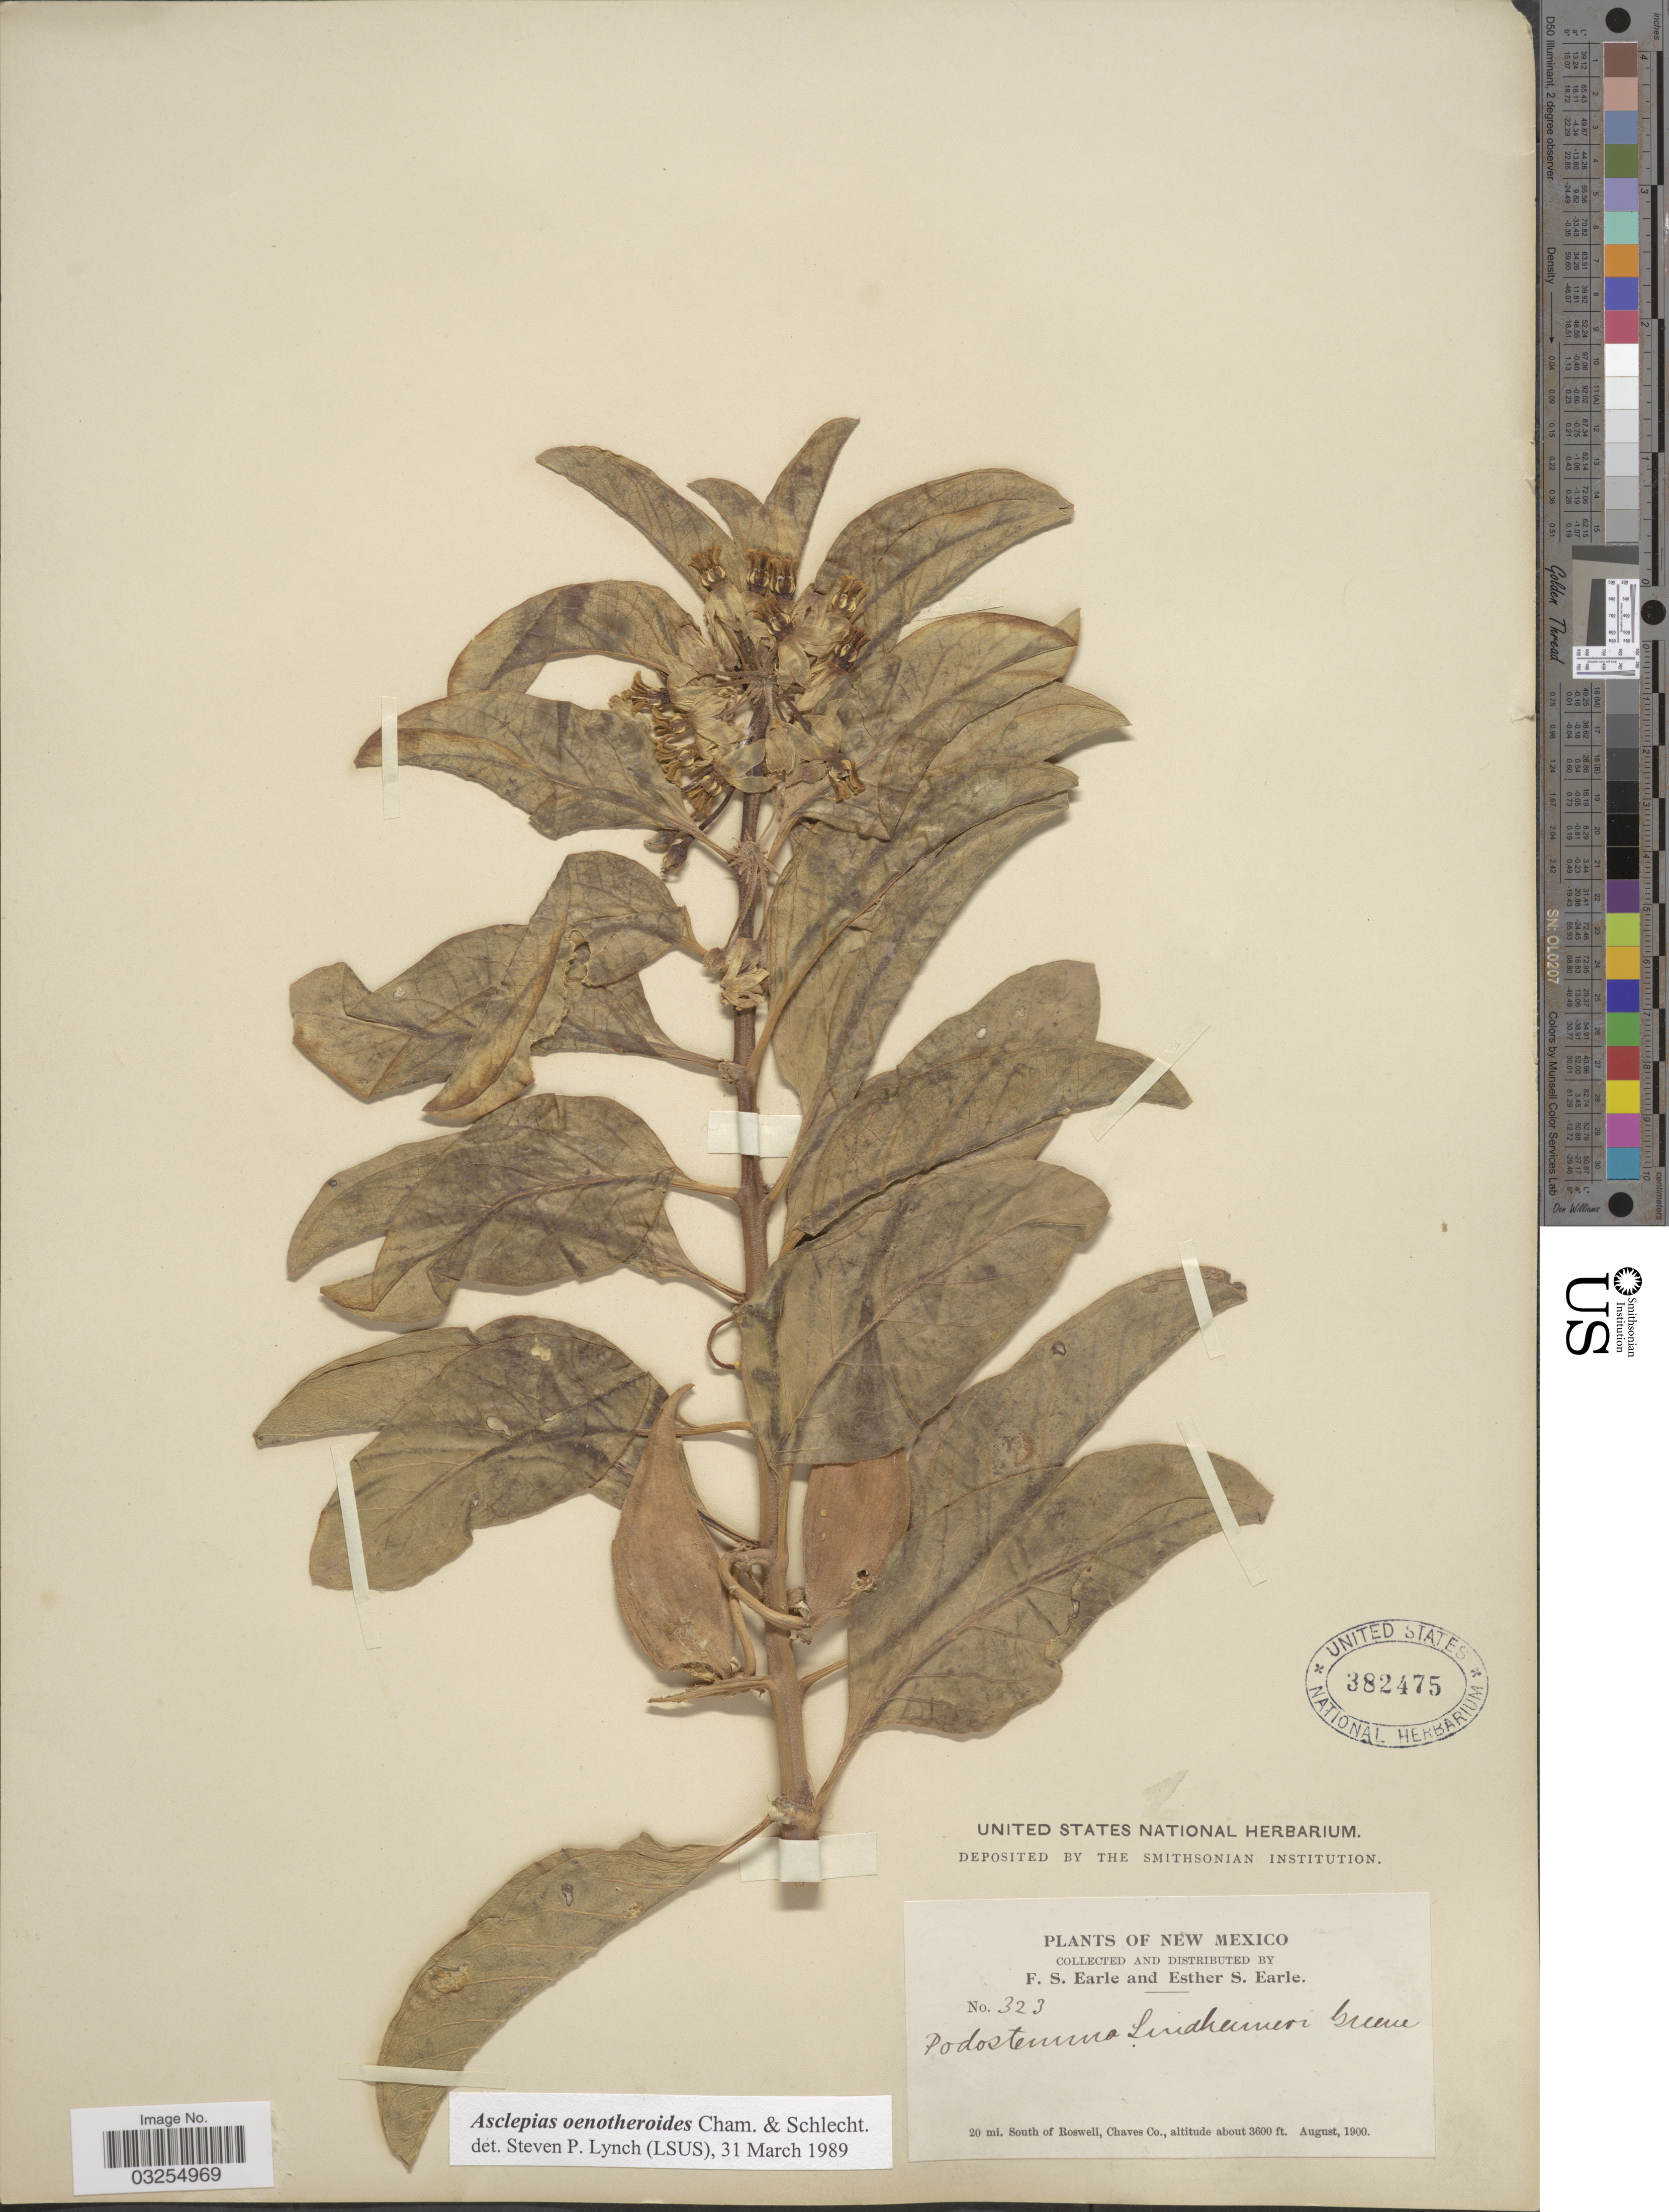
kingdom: Plantae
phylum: Tracheophyta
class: Magnoliopsida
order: Gentianales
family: Apocynaceae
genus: Asclepias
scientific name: Asclepias oenotheroides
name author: Schltdl. & Cham.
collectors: F. S. Earle & E. S. Earle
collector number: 323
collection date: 1900-08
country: United States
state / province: New Mexico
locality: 20 mi. South of Roswell, Chaves Co.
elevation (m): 1097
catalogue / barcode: US 382475